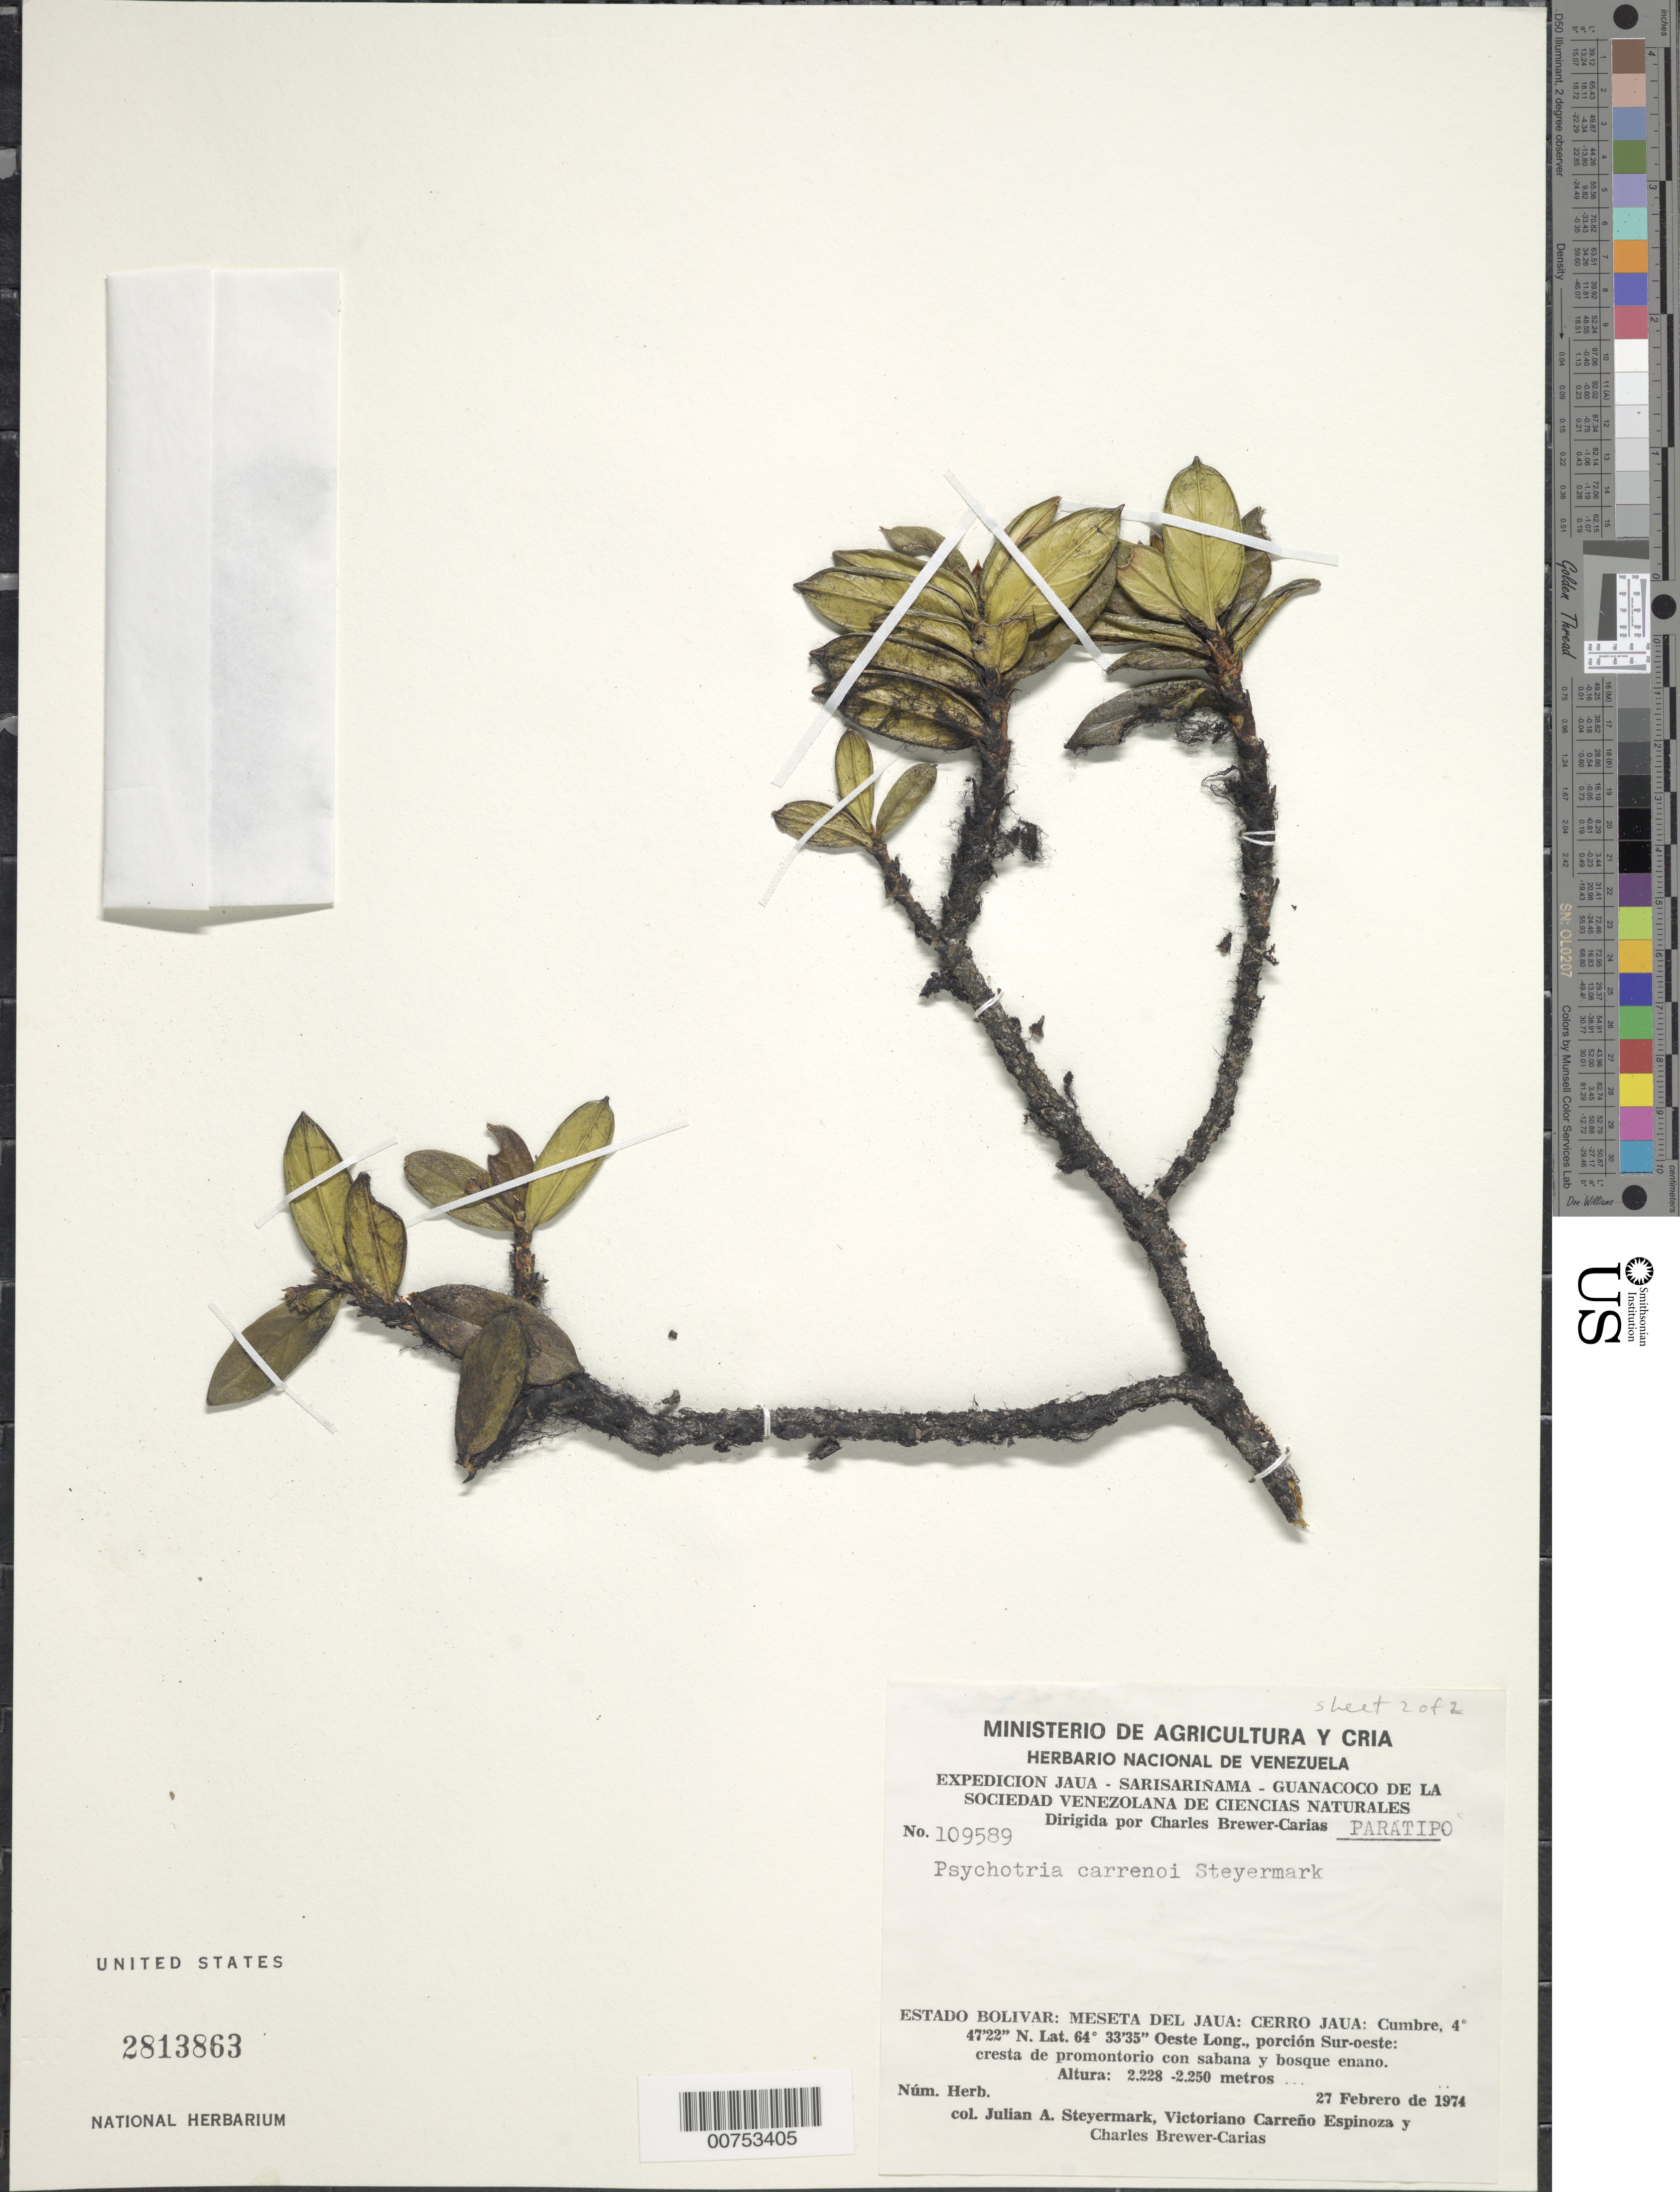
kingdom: Plantae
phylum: Tracheophyta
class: Magnoliopsida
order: Gentianales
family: Rubiaceae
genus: Psychotria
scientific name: Psychotria carrenoi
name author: Steyerm.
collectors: J. Steyermark, V. Carreño E. & C. Brewer-Carias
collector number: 109589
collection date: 1974-02-27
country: Venezuela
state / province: Bolivar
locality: Meseta Del Jaua: Cerro Jaua: Cumbre, porción Sur-oeste: cresta de promontorio con sabana y bosque enano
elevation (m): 2228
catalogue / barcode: US 2813863